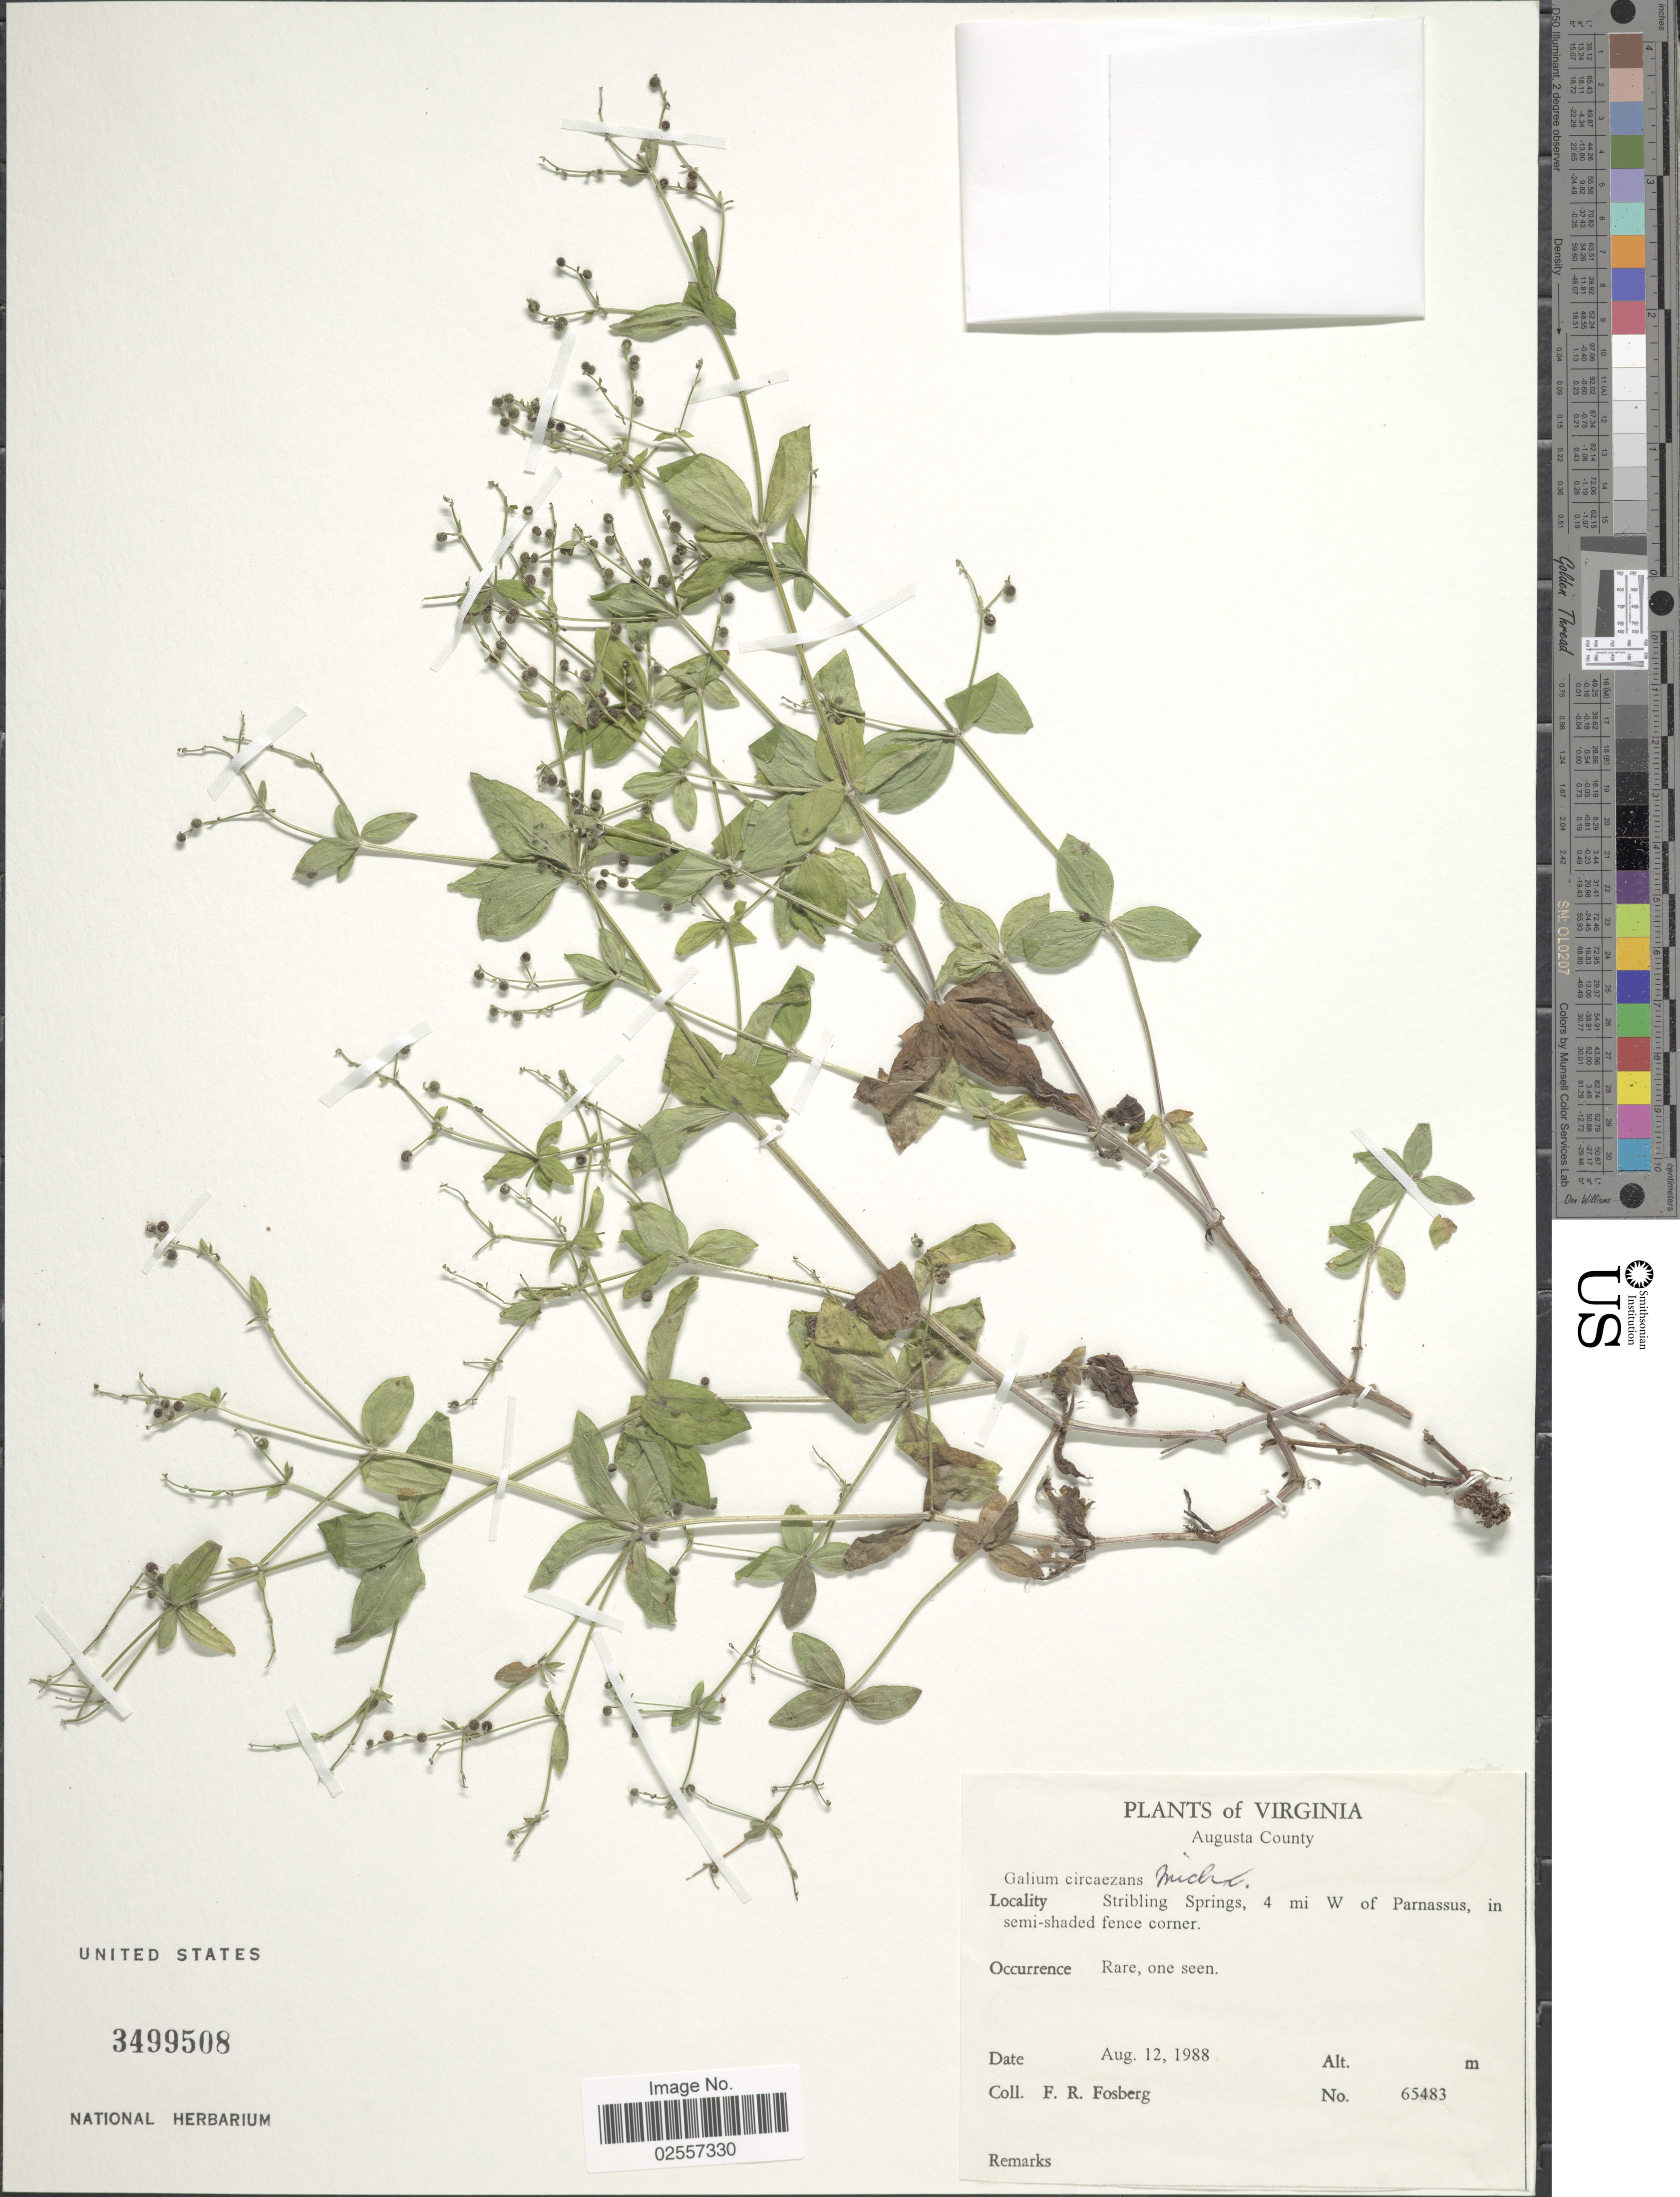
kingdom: Plantae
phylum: Tracheophyta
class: Magnoliopsida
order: Gentianales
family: Rubiaceae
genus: Galium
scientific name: Galium circaezans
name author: Michx.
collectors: F. R. Fosberg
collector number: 65483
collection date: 1988-08-12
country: United States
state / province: Virginia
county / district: Augusta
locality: Augusta County. Stribling Springs, 4 mi W of Parnassus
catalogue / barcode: US 3499508